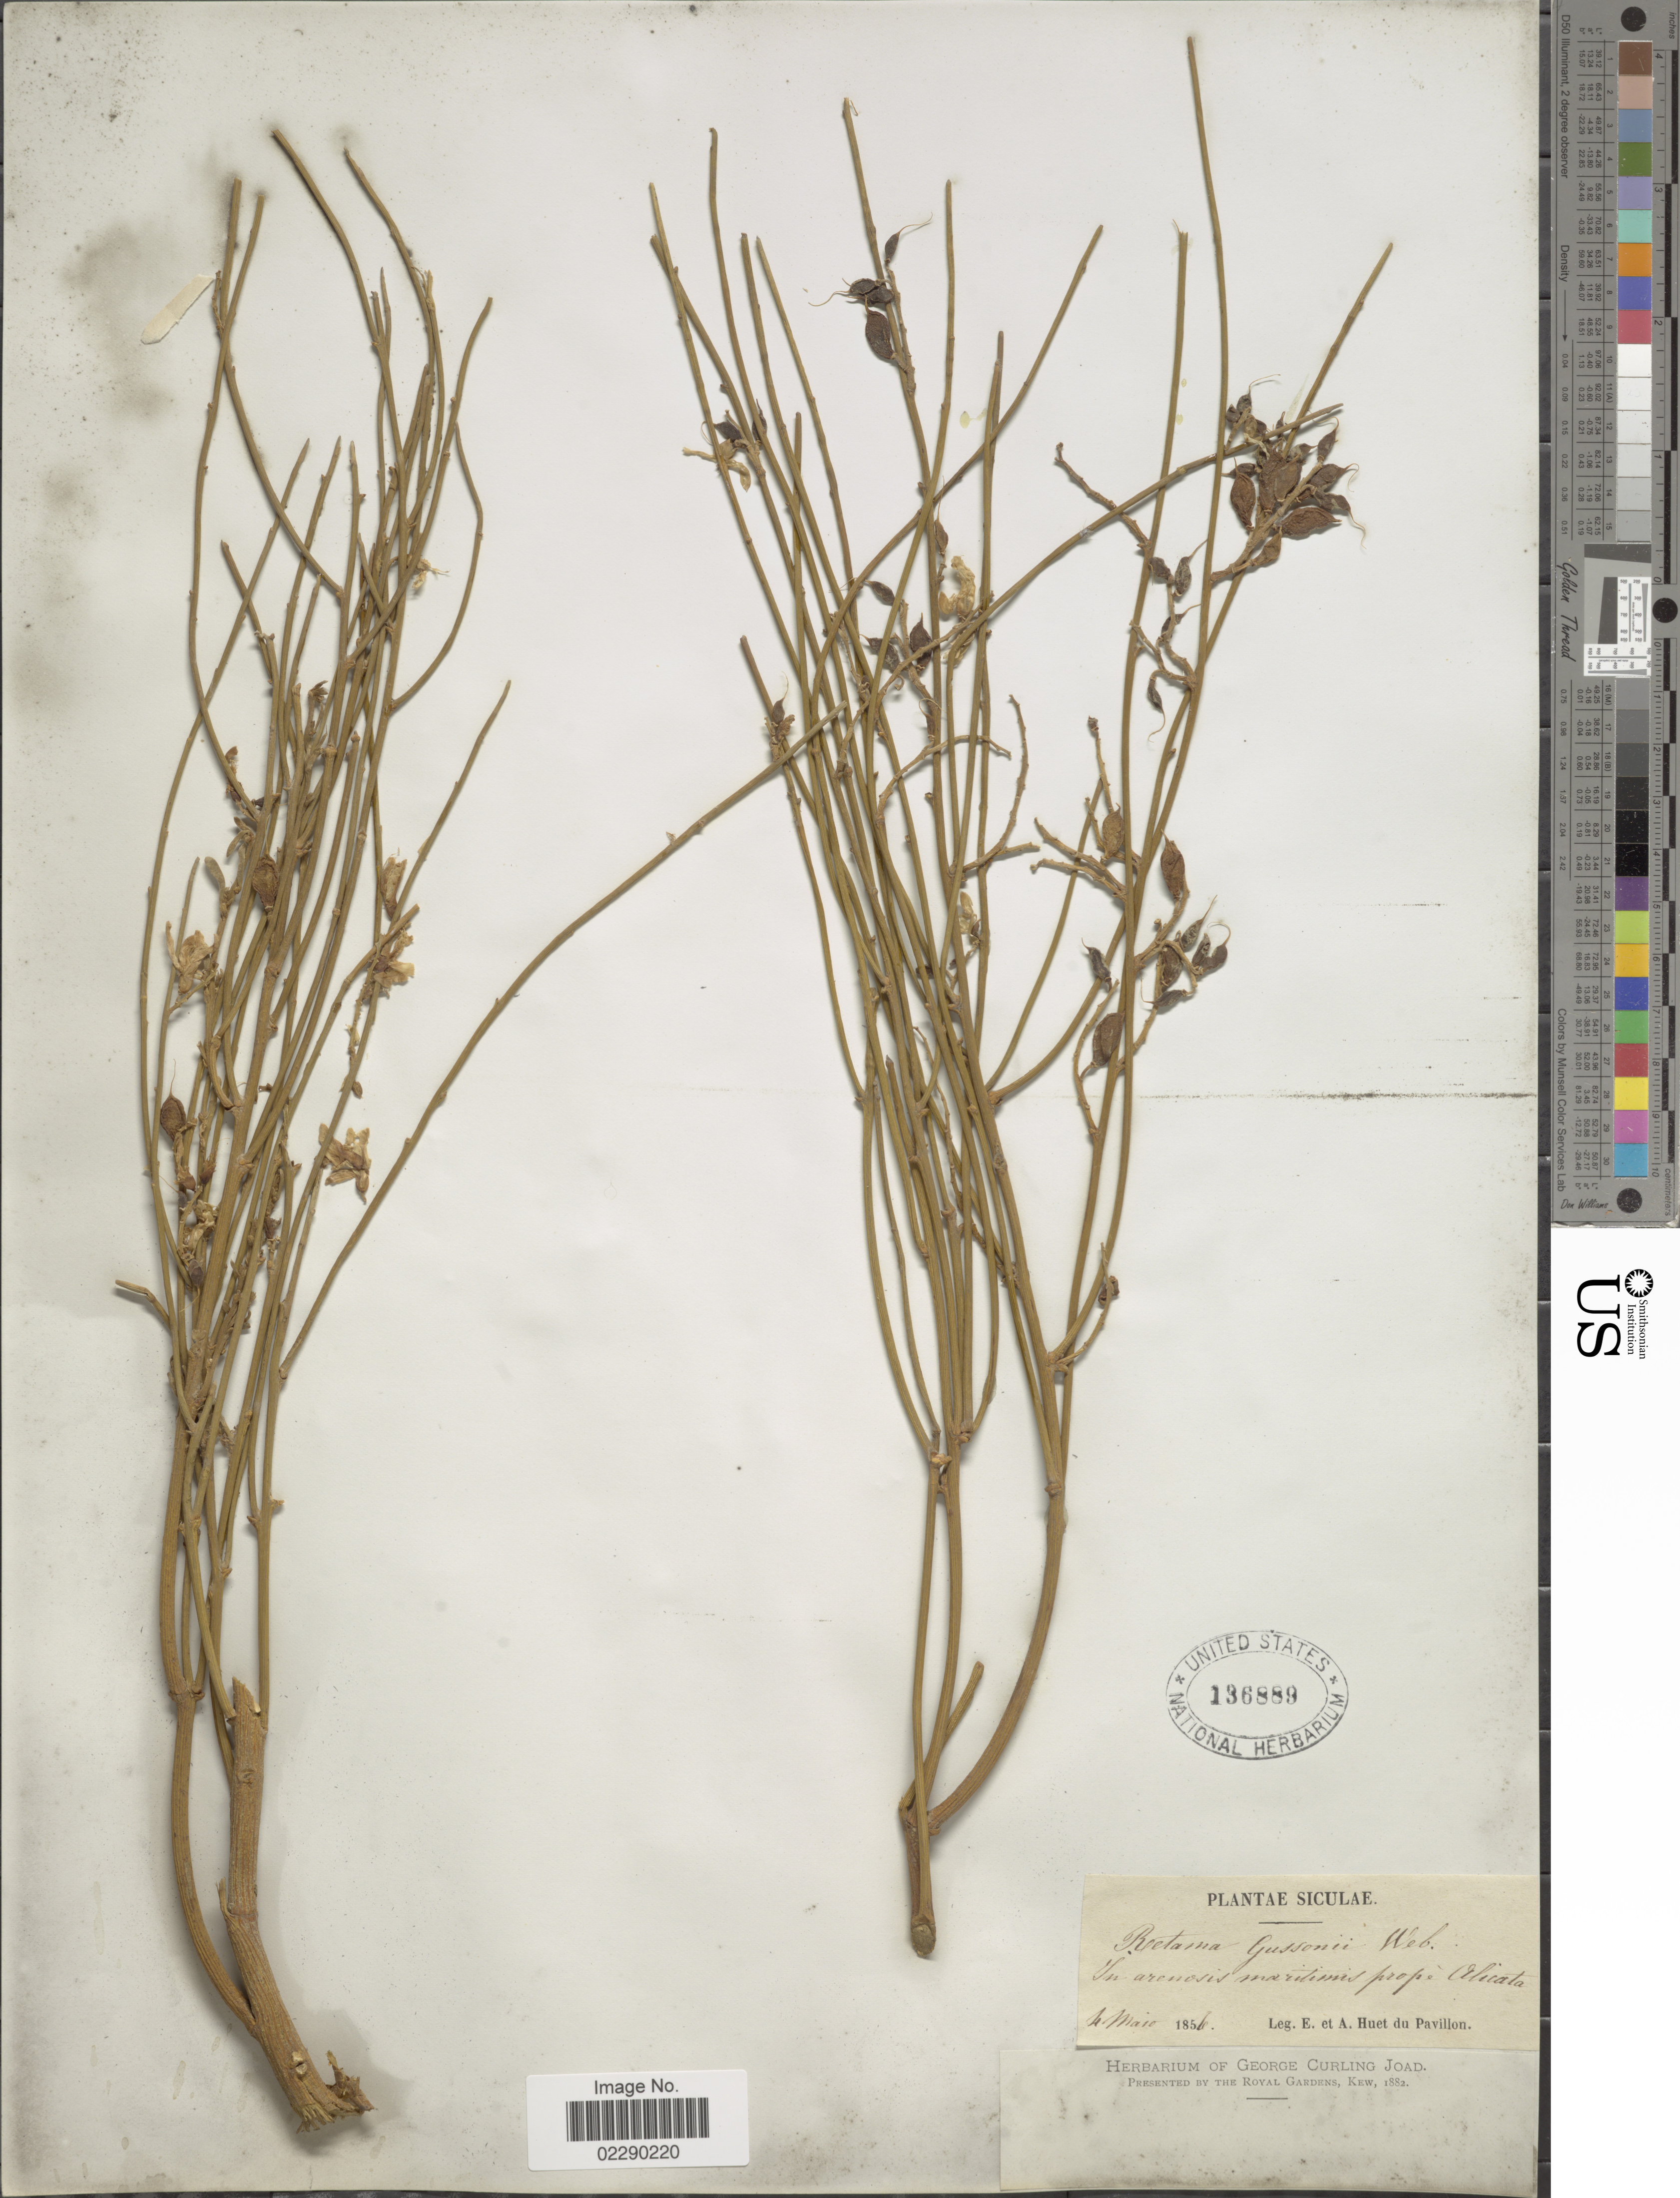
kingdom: Plantae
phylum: Tracheophyta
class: Magnoliopsida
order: Fabales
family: Fabaceae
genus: Retama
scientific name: Retama raetam subsp. gussonei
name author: (Webb) Greuter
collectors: E. Huet du Pavillon & A. Huet du Pavillon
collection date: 1856-05-04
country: Italy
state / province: Siciliana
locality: Siculae, prope Alicata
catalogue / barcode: US 136889